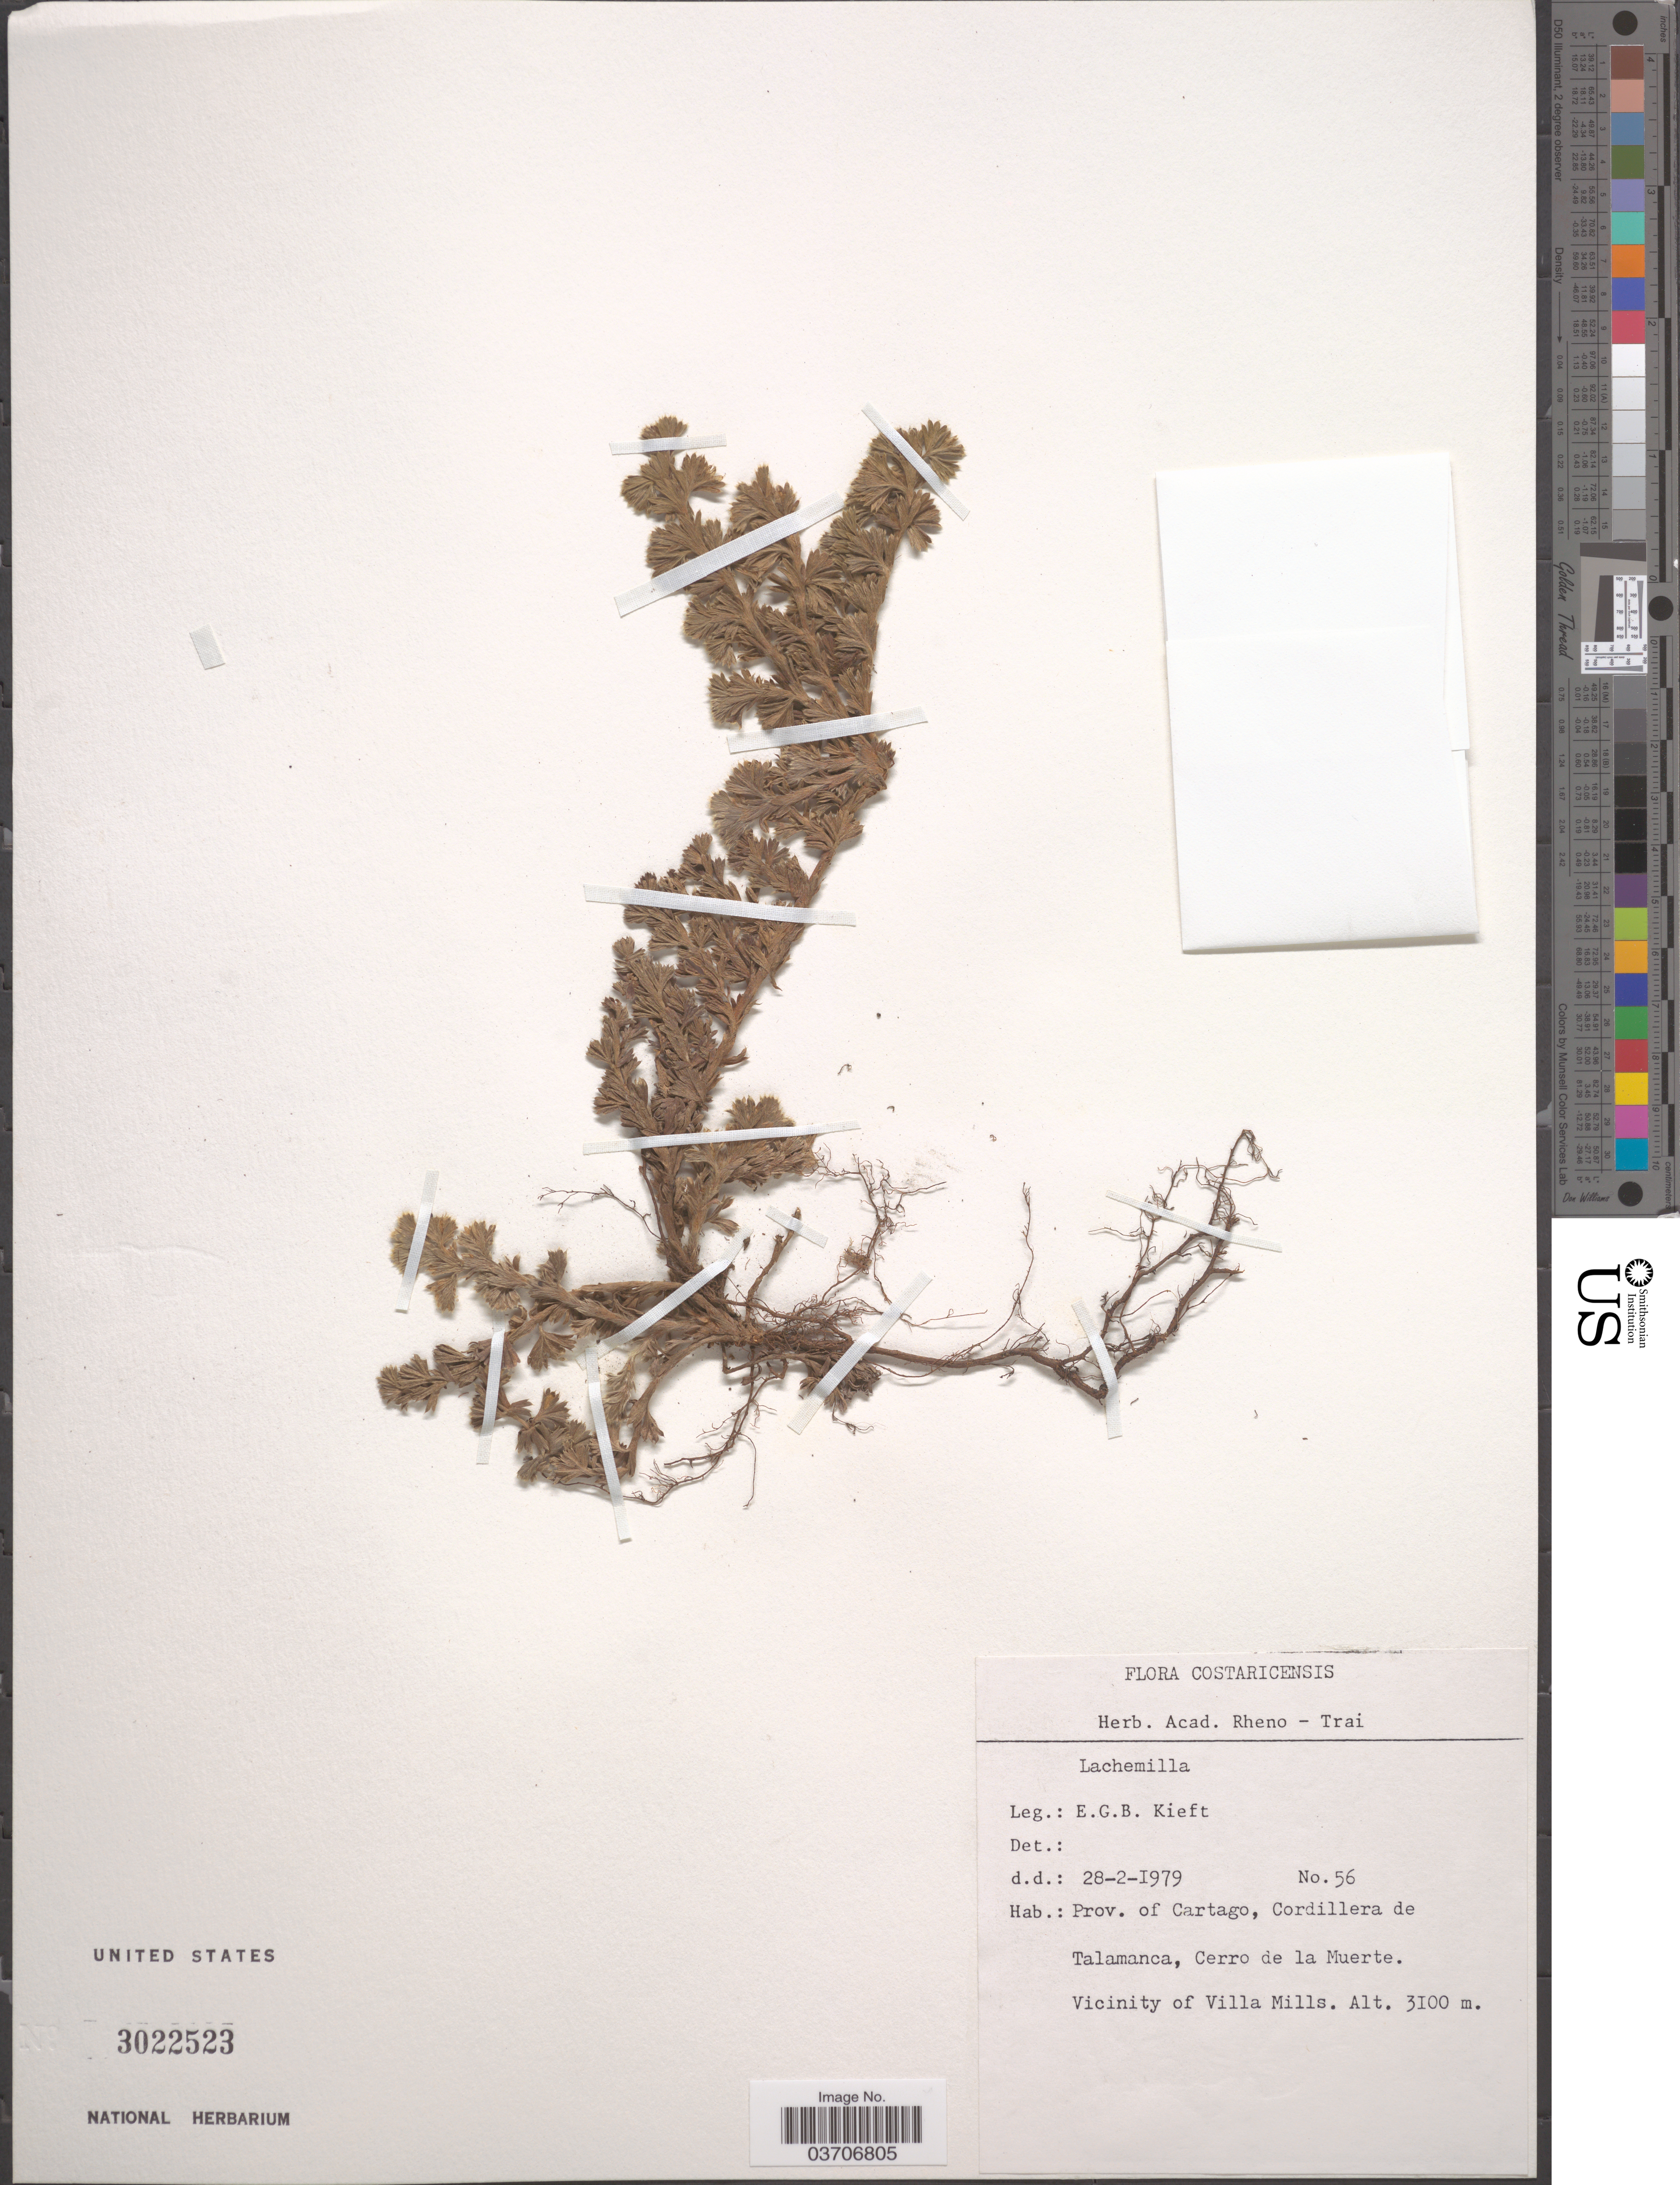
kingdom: Plantae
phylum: Tracheophyta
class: Magnoliopsida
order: Rosales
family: Rosaceae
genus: Lachemilla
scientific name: Lachemilla talamanquensis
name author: Romol. & D.F. Morales-B.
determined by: Dorr, L. J., (BOT), Smithsonian Institution - National Museum of Natural History (UNITED STATES)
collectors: E. Kieft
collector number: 56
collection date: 1979-02-28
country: Costa Rica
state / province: Cartago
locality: Cordillera de Talamanca, Cerro de la Muerte. Vicinity of Villa Mills.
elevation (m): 3100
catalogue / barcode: US 3022523